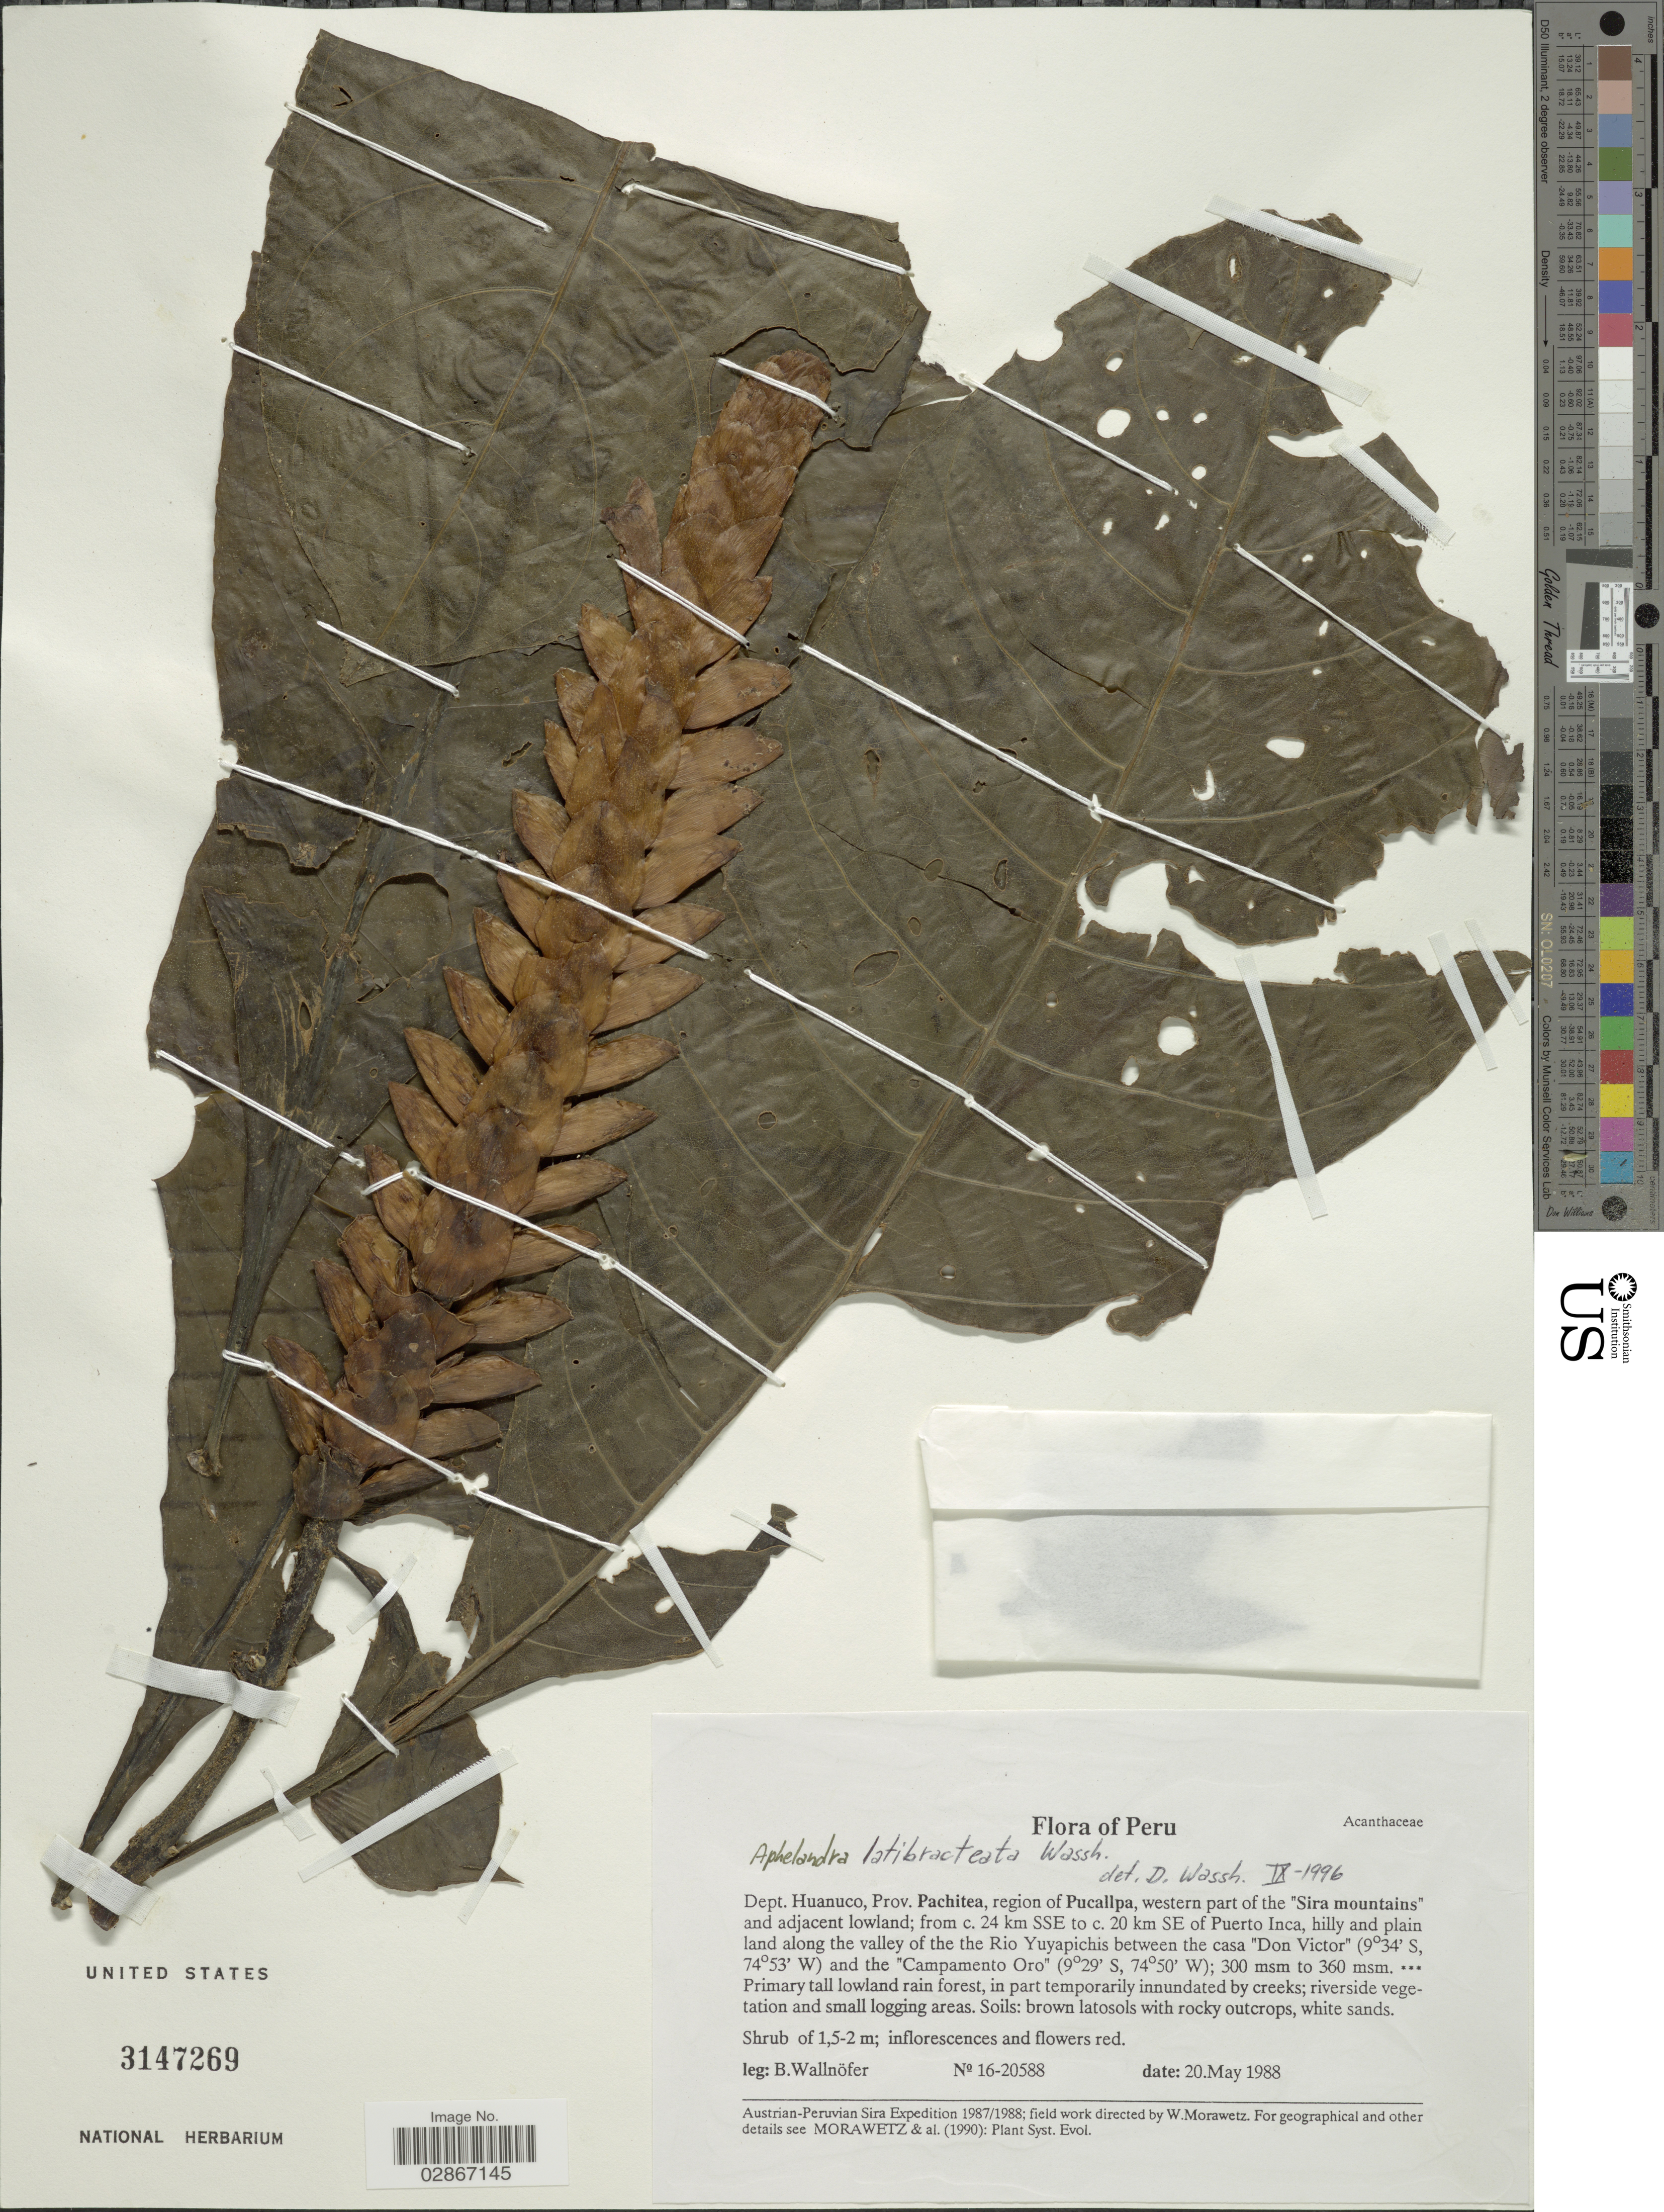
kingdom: Plantae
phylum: Tracheophyta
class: Magnoliopsida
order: Lamiales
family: Acanthaceae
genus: Aphelandra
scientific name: Aphelandra latibracteata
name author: Wassh.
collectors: B. Wallnöfer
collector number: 16-20588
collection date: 1988-05-20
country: Peru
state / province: Huánuco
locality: Dept. Huanuco, Prov. Pachitea, region of Pucallpa, western part of the "Sira mountains" and adjacent lowland; from c. 24 km SSE to c. 20 km SE of Puerto Inca, hilly and plain land along the valley of the the Rio Yuyapichis between the casa "Don Victor" and the "Campamento Oro".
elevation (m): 300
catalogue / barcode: US 3147269